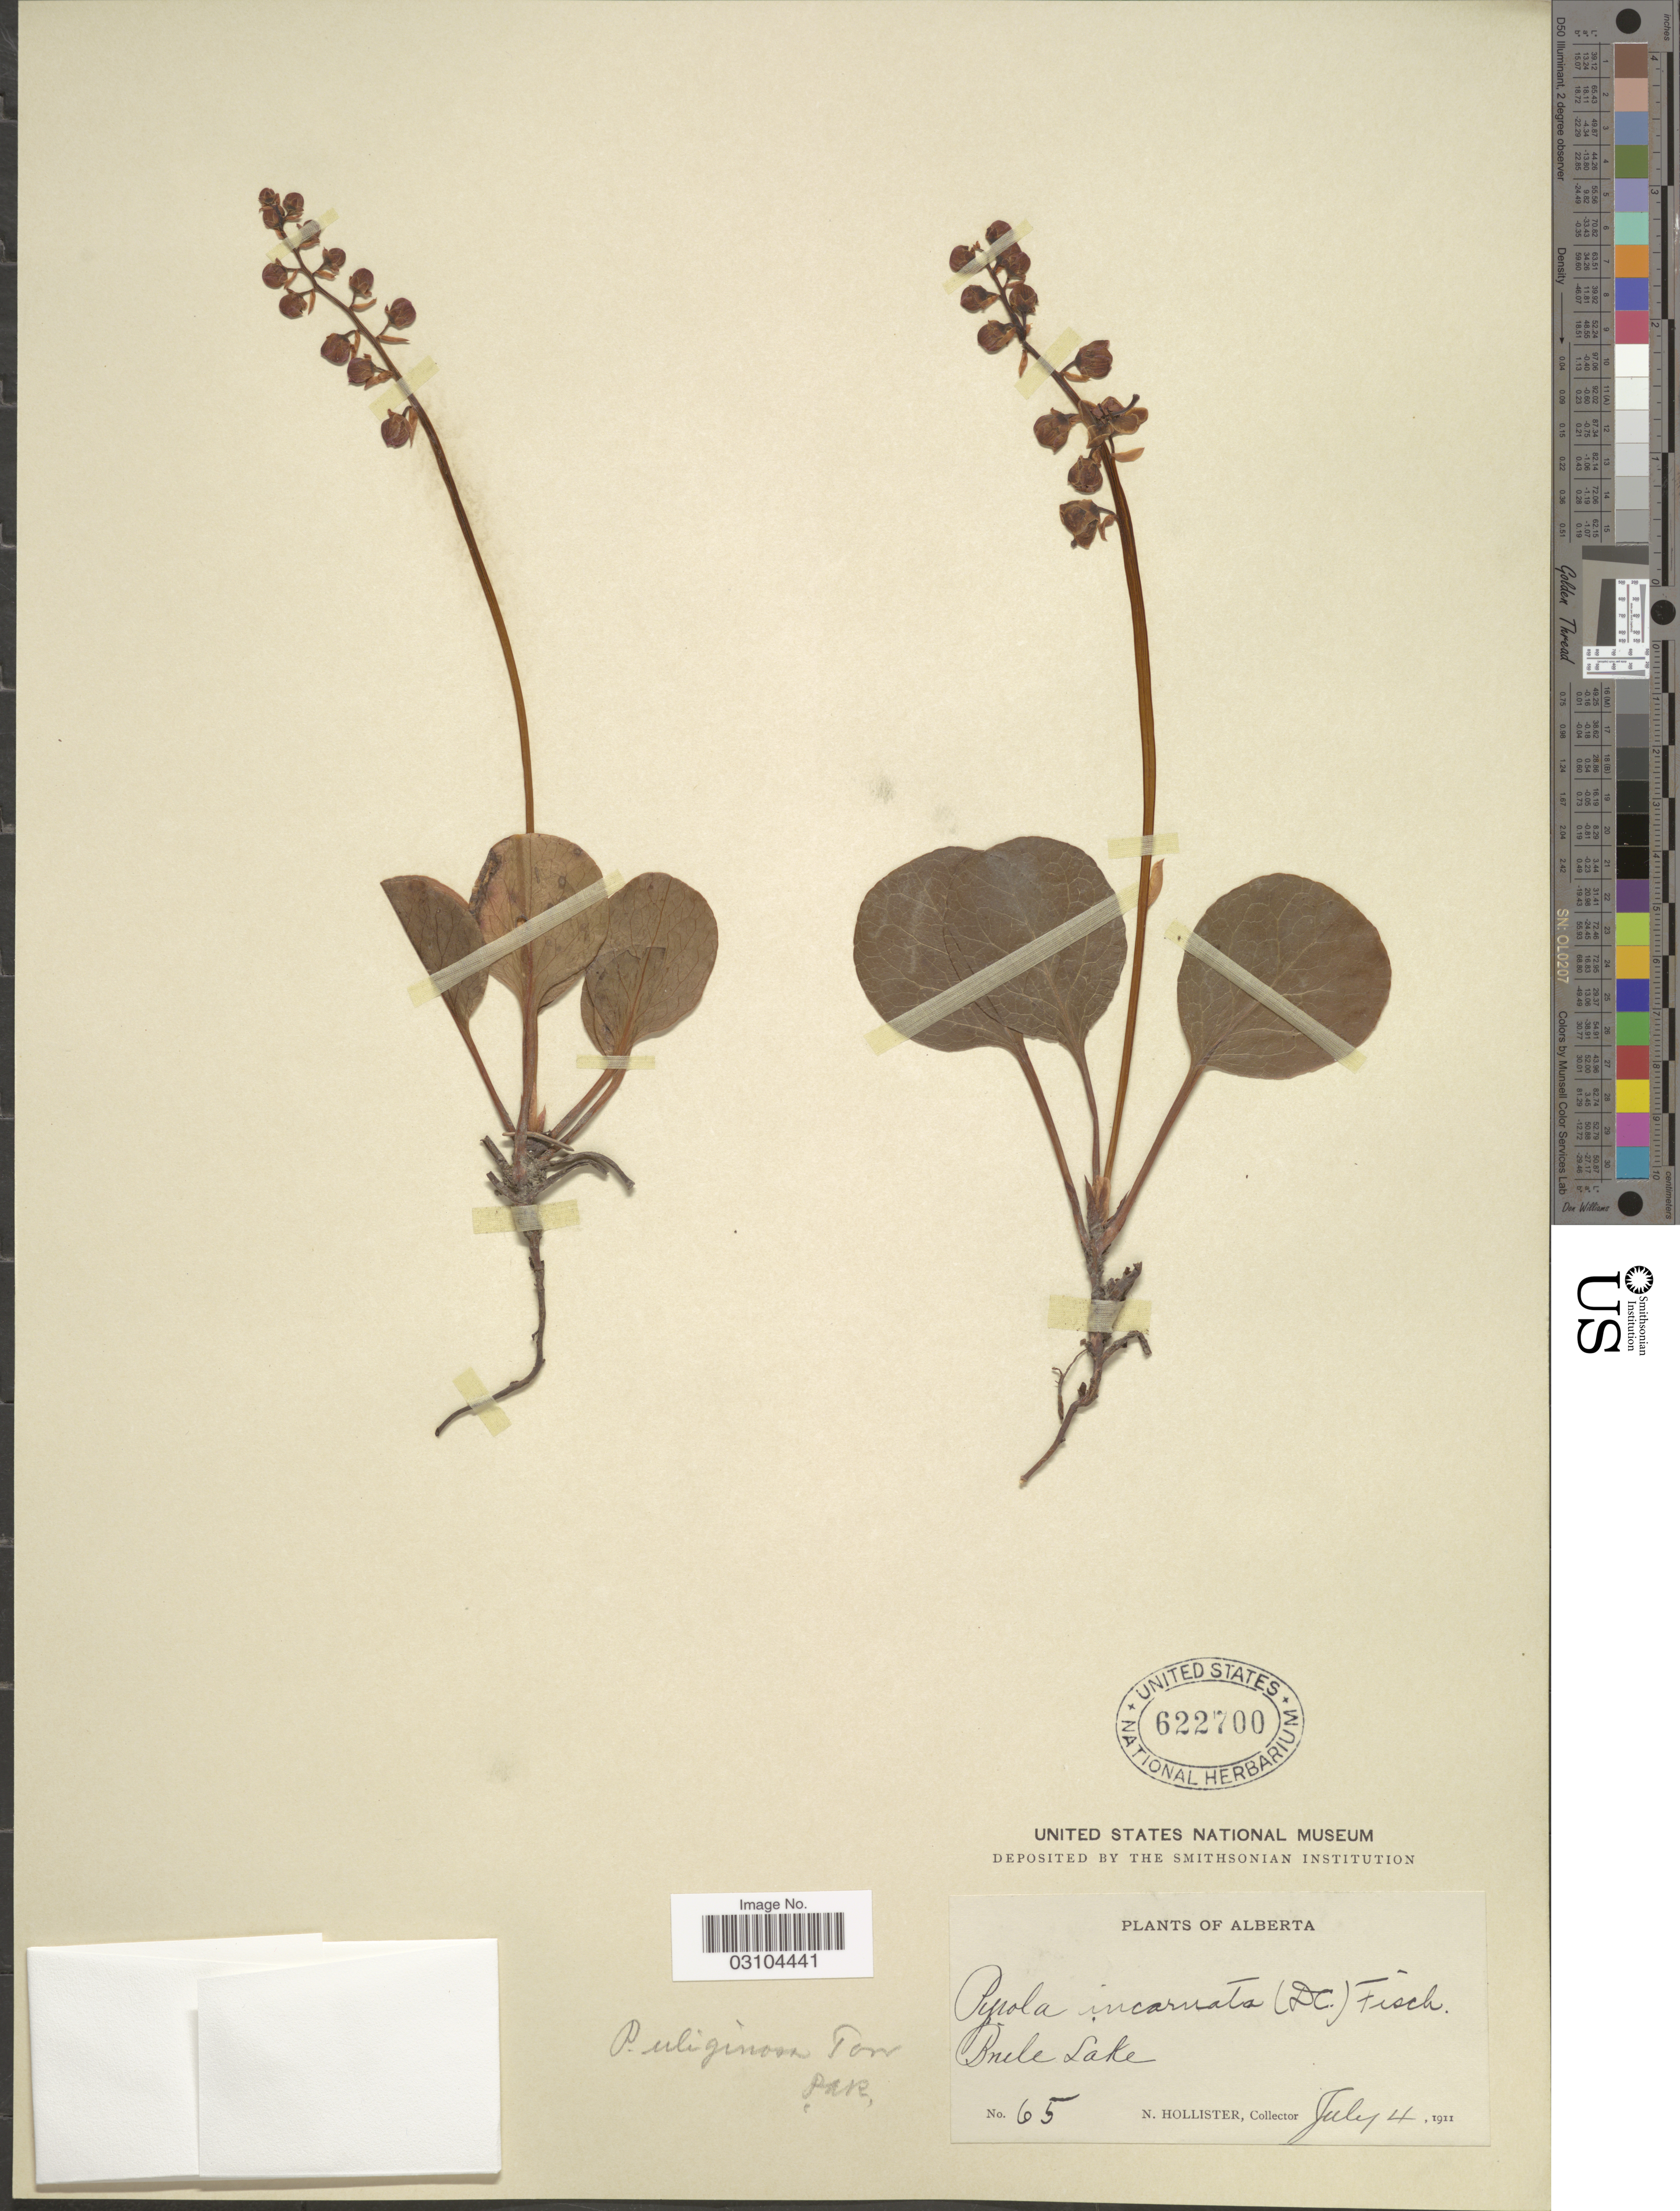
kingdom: Plantae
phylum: Tracheophyta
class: Magnoliopsida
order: Ericales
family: Ericaceae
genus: Pyrola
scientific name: Pyrola uliginosa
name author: Torr. & A. Gray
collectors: N. Hollister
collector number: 65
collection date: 1911-07-04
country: Canada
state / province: Alberta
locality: Brule Lake.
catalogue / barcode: US 622700